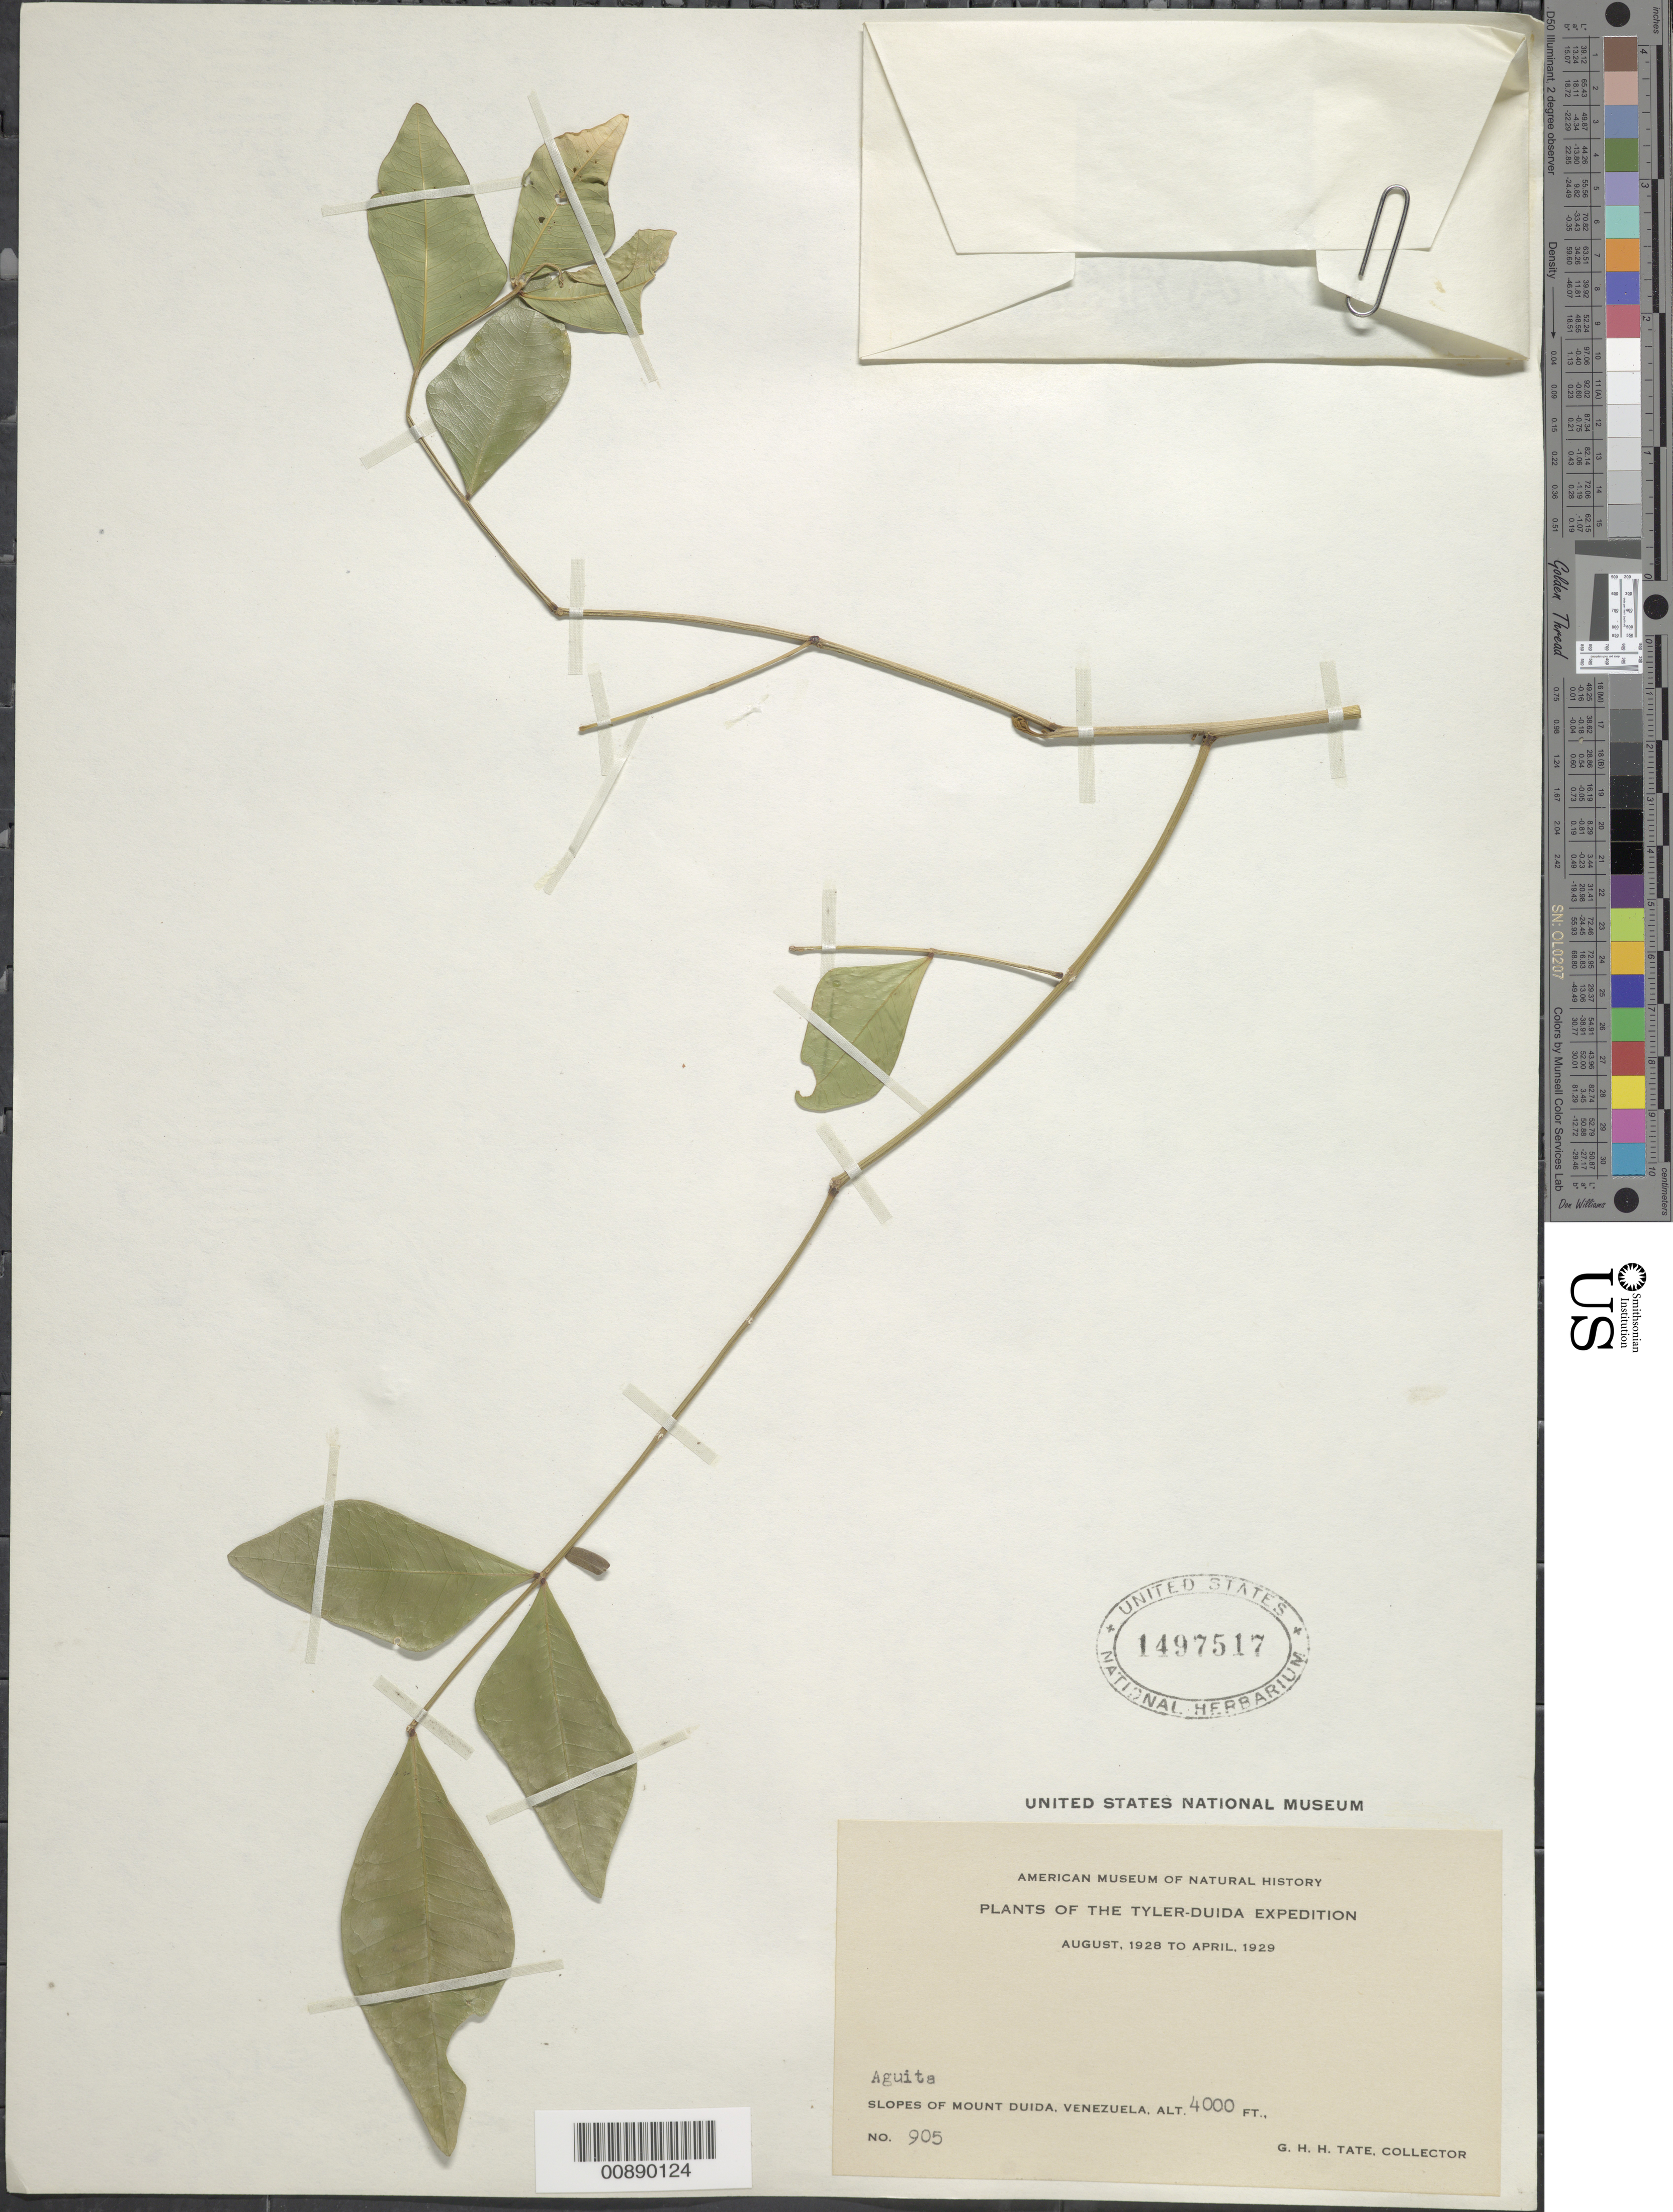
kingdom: Plantae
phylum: Tracheophyta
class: Magnoliopsida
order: Fabales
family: Fabaceae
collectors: G. H. H.Tate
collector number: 905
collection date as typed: Aug-28 to Apr-29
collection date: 1928-08/1929-04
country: Venezuela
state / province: Amazonas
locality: Aquita, slopes of Mt. Duida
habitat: Mountain slopes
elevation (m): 1219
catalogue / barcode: US 1497517